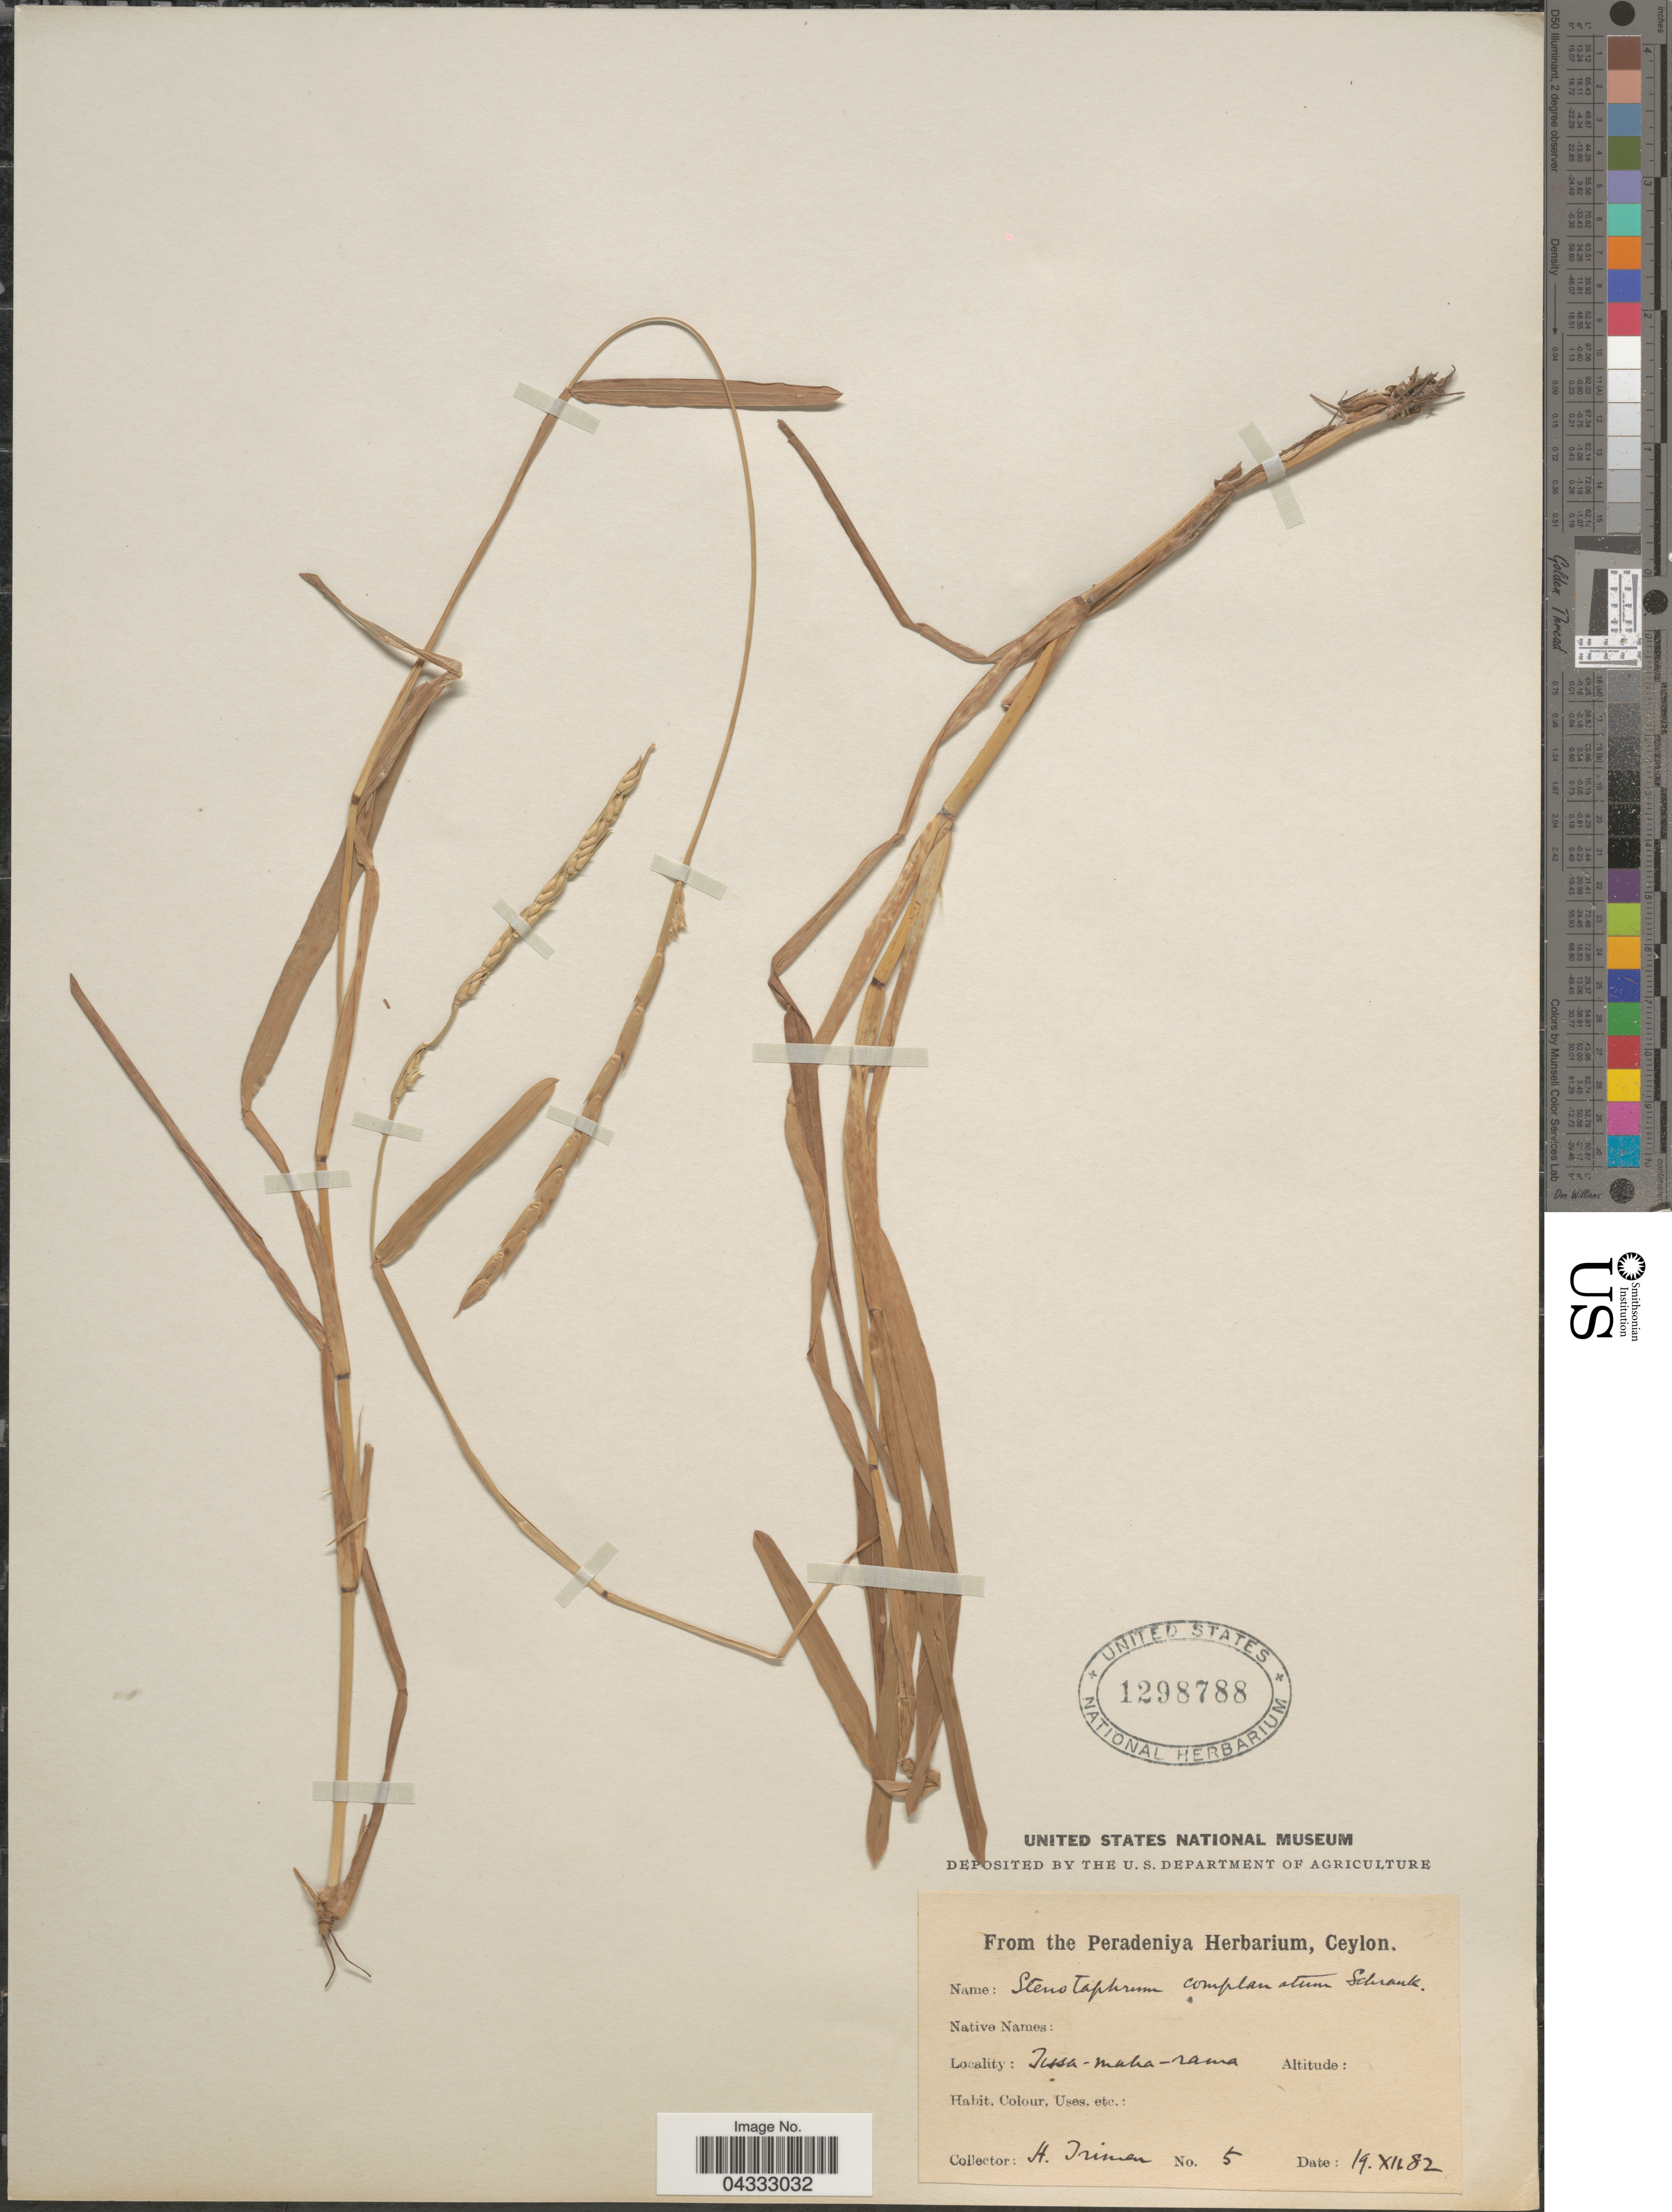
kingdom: Plantae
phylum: Tracheophyta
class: Liliopsida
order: Poales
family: Poaceae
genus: Stenotaphrum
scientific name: Stenotaphrum dimidiatum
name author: (L.) Brongn.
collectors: H. Trimen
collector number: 5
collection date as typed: Transcribed d/m/y: 19/12/82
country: Sri Lanka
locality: Tissamaharama.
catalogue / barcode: US 1298788